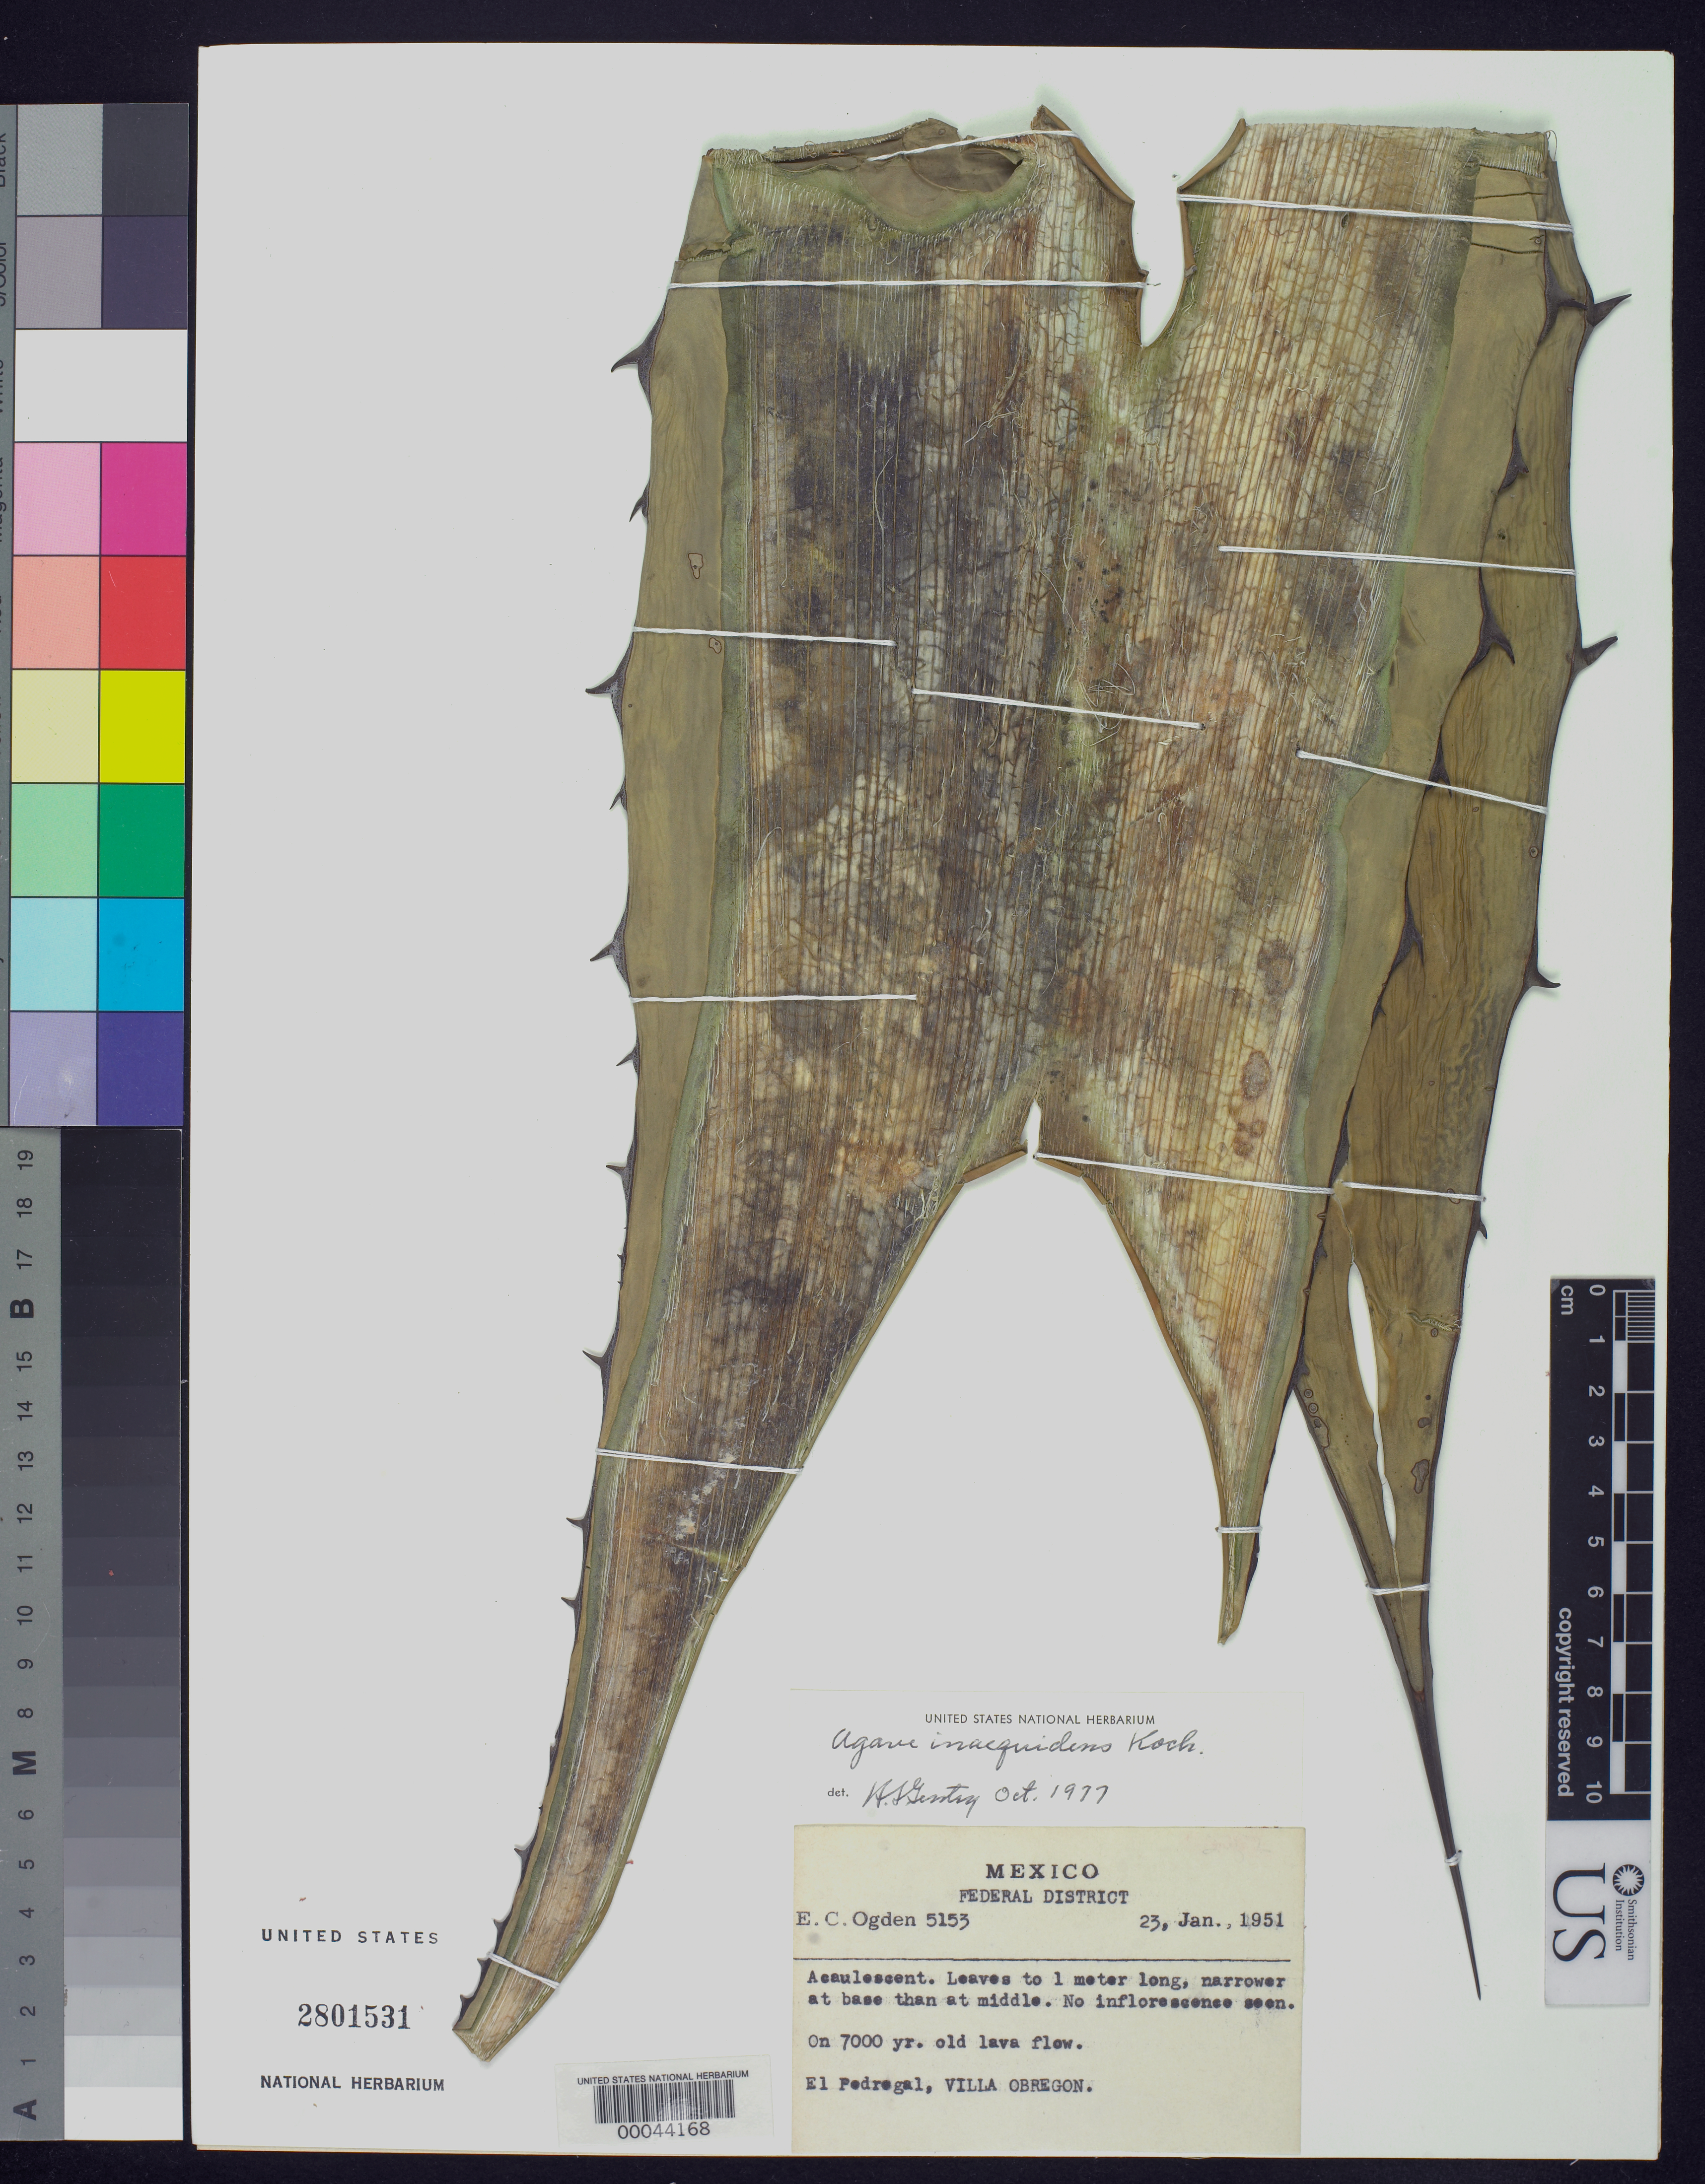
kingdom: Plantae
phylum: Tracheophyta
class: Liliopsida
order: Asparagales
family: Asparagaceae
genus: Agave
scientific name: Agave inaequidens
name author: K. Koch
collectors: E. C. Ogden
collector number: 5153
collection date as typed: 23 Jan 1951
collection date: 1951-01-23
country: Mexico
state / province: Distrito Federal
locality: El Pedregal, Villa Obregon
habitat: On 7000 yr old lava flow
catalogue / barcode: US 2801531